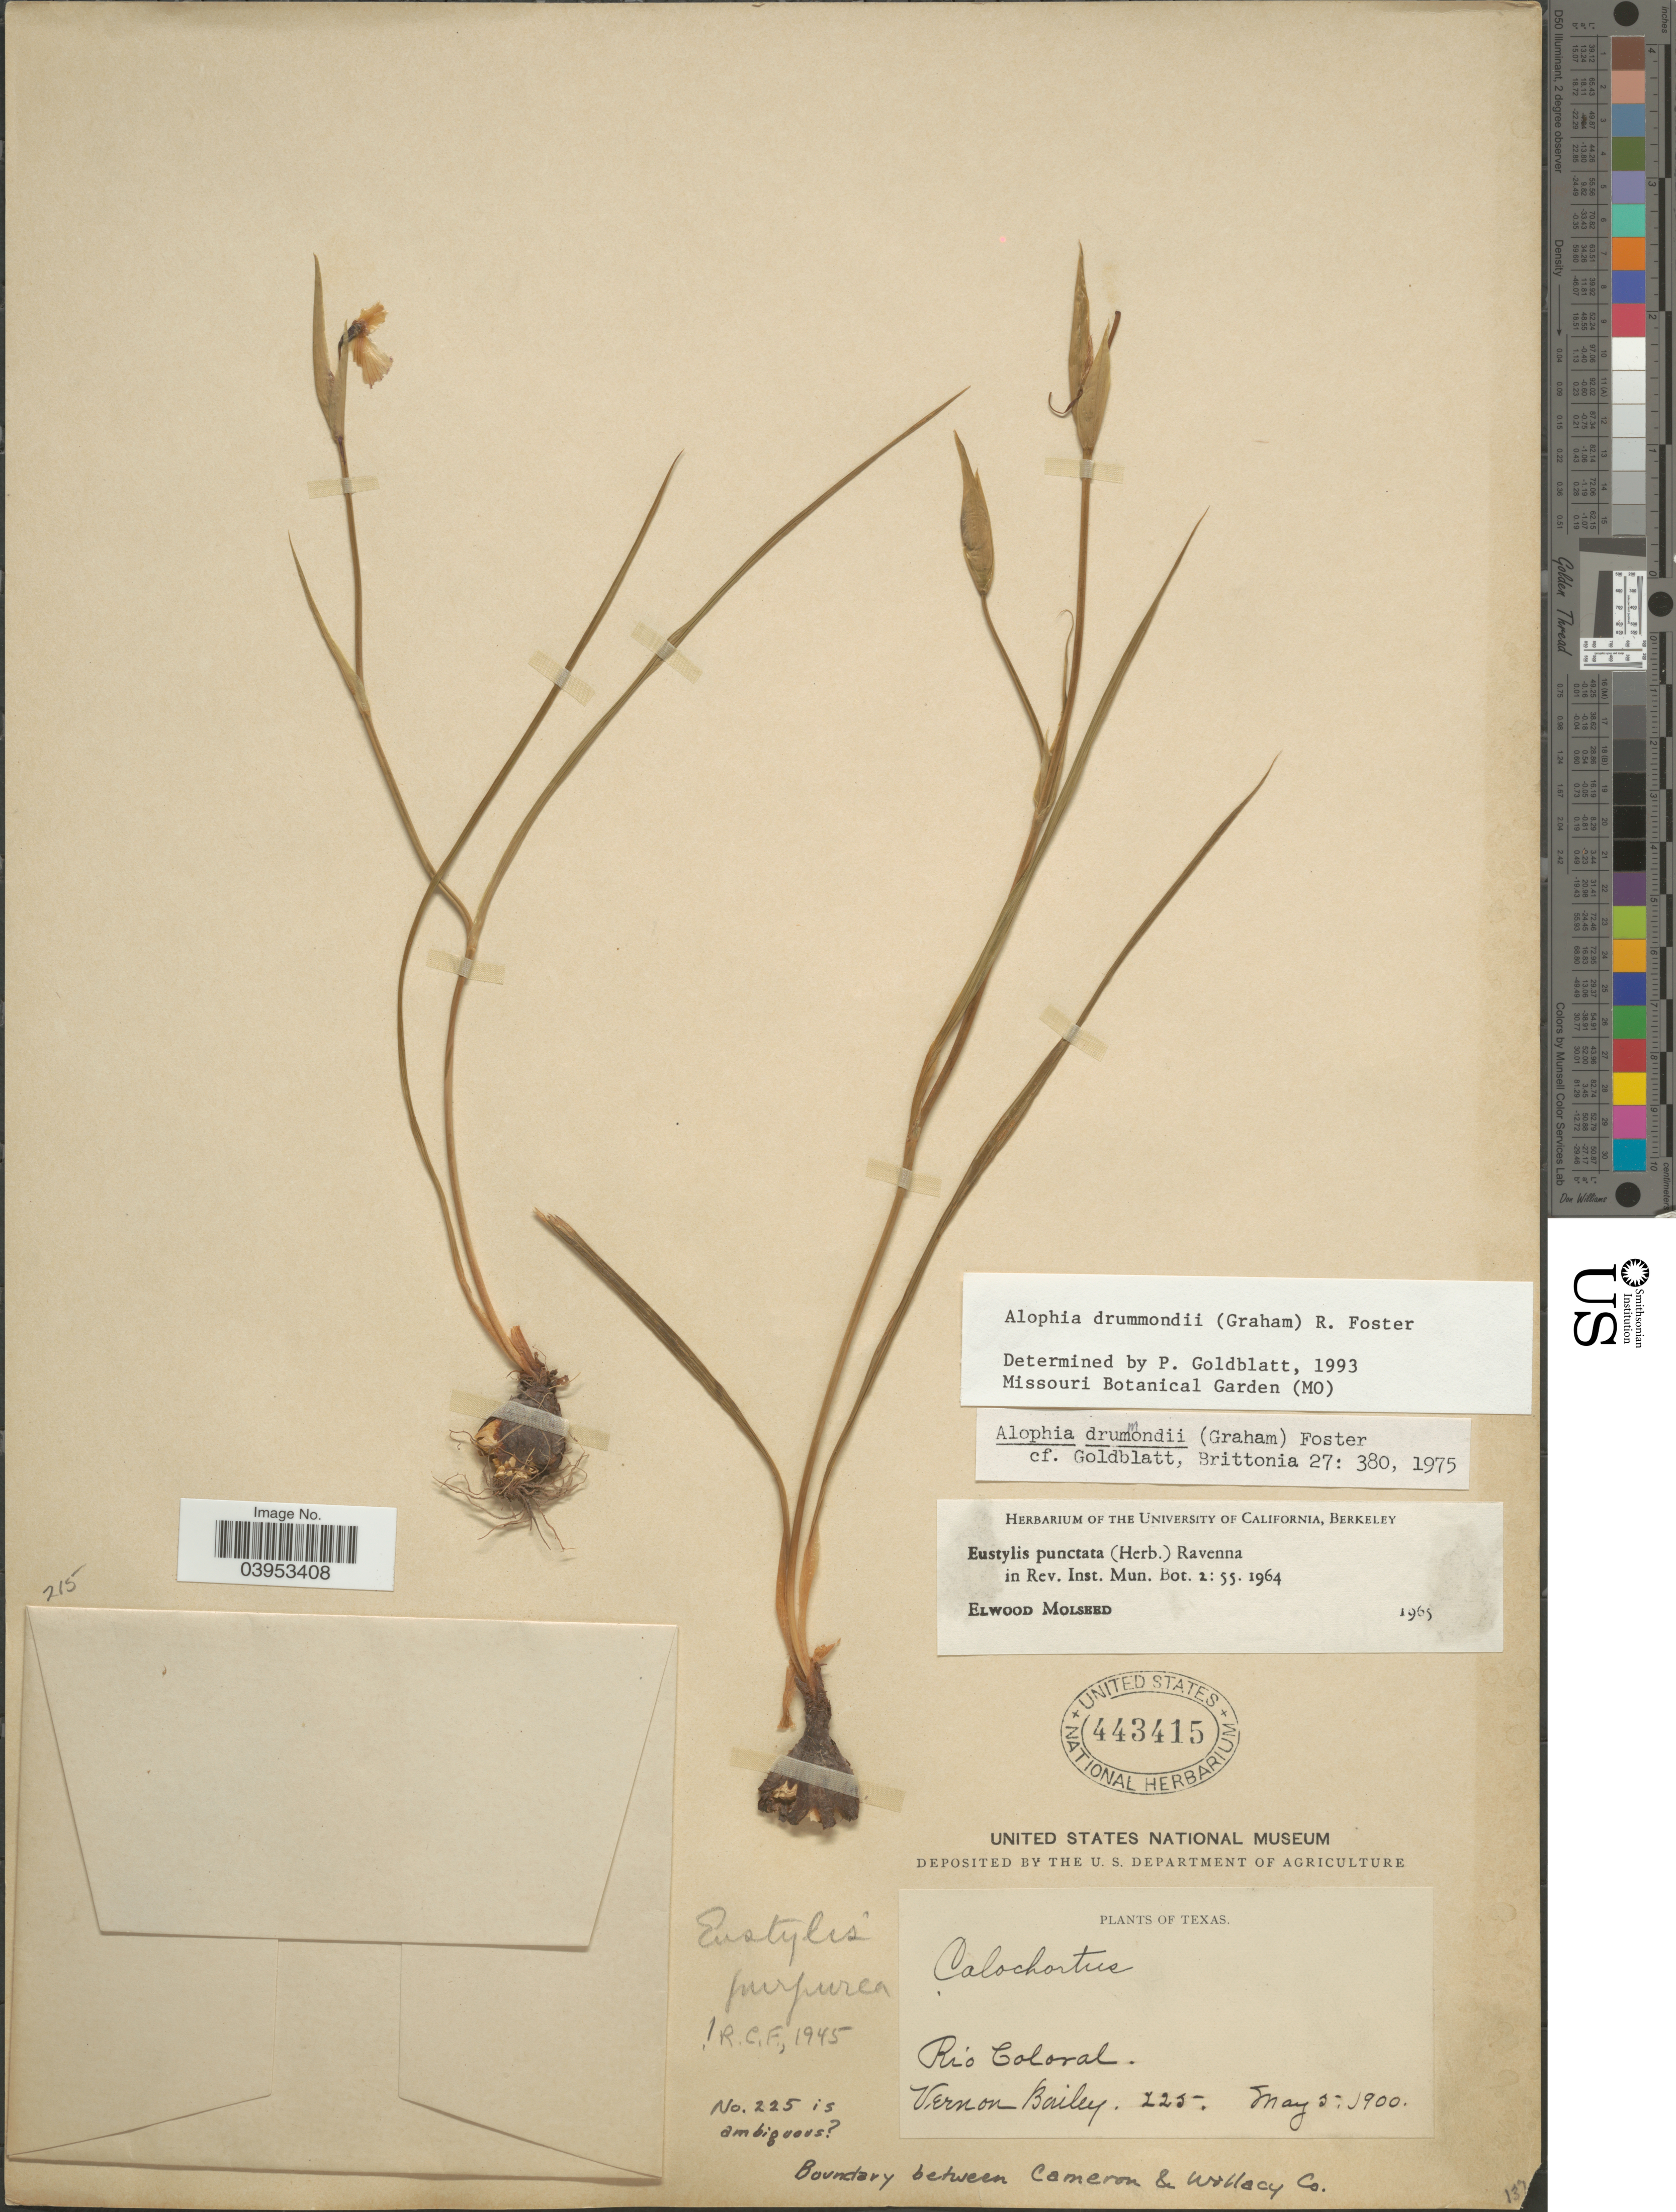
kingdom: Plantae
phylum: Tracheophyta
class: Liliopsida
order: Asparagales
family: Iridaceae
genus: Alophia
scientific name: Alophia drummondii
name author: (Graham) R.C. Foster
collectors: V. O. Bailey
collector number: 225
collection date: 1900-05-05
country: United States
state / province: Texas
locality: Rio Coloral. Boundary between Cameron & Willacy Co.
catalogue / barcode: US 443415